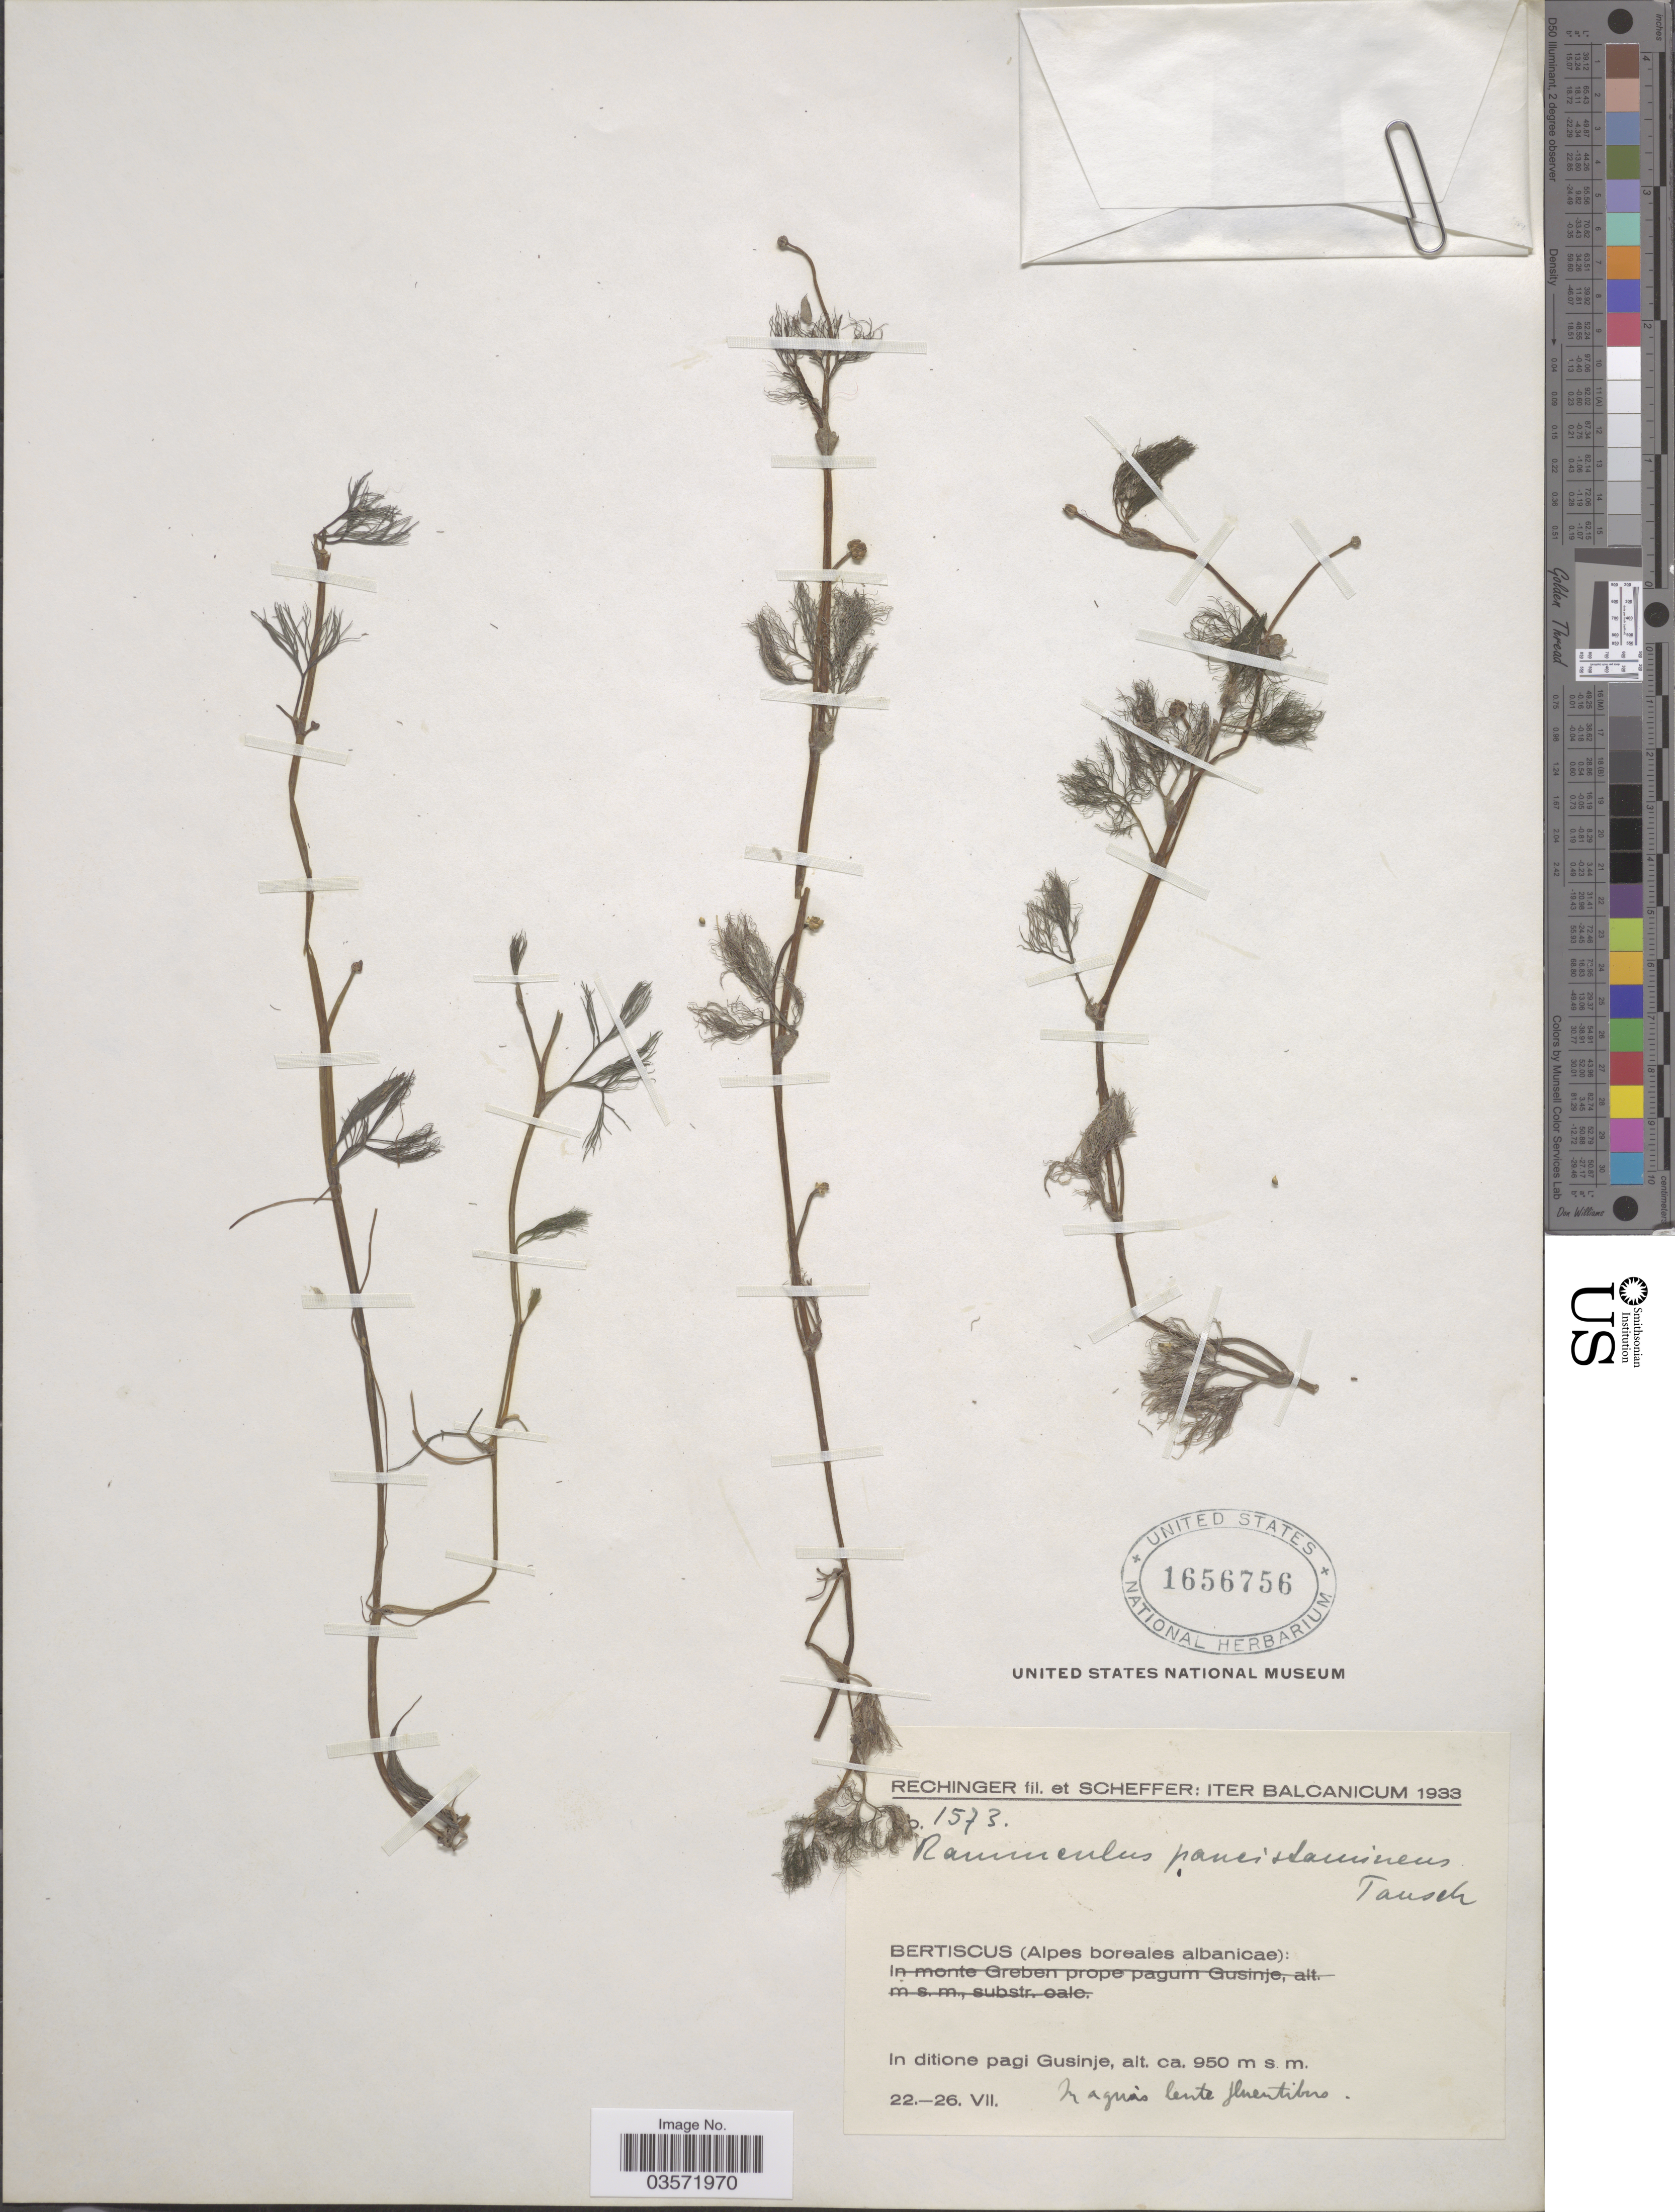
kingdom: Plantae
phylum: Tracheophyta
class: Magnoliopsida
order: Ranunculales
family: Ranunculaceae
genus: Ranunculus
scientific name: Ranunculus trichophyllus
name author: Chaix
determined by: Strong, Mark T., (BOT), Smithsonian Institution - National Museum of Natural History (UNITED STATES)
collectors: -- Rechinger & Scheffer, --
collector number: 1573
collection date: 1933-07-22/1933-07-26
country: Montenegro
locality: Bertiscus (Alpes boreales albunicae). In ditione pagi Gusinje. In agnas lente Huentibero [interpreted].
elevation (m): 950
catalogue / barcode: US 1656756